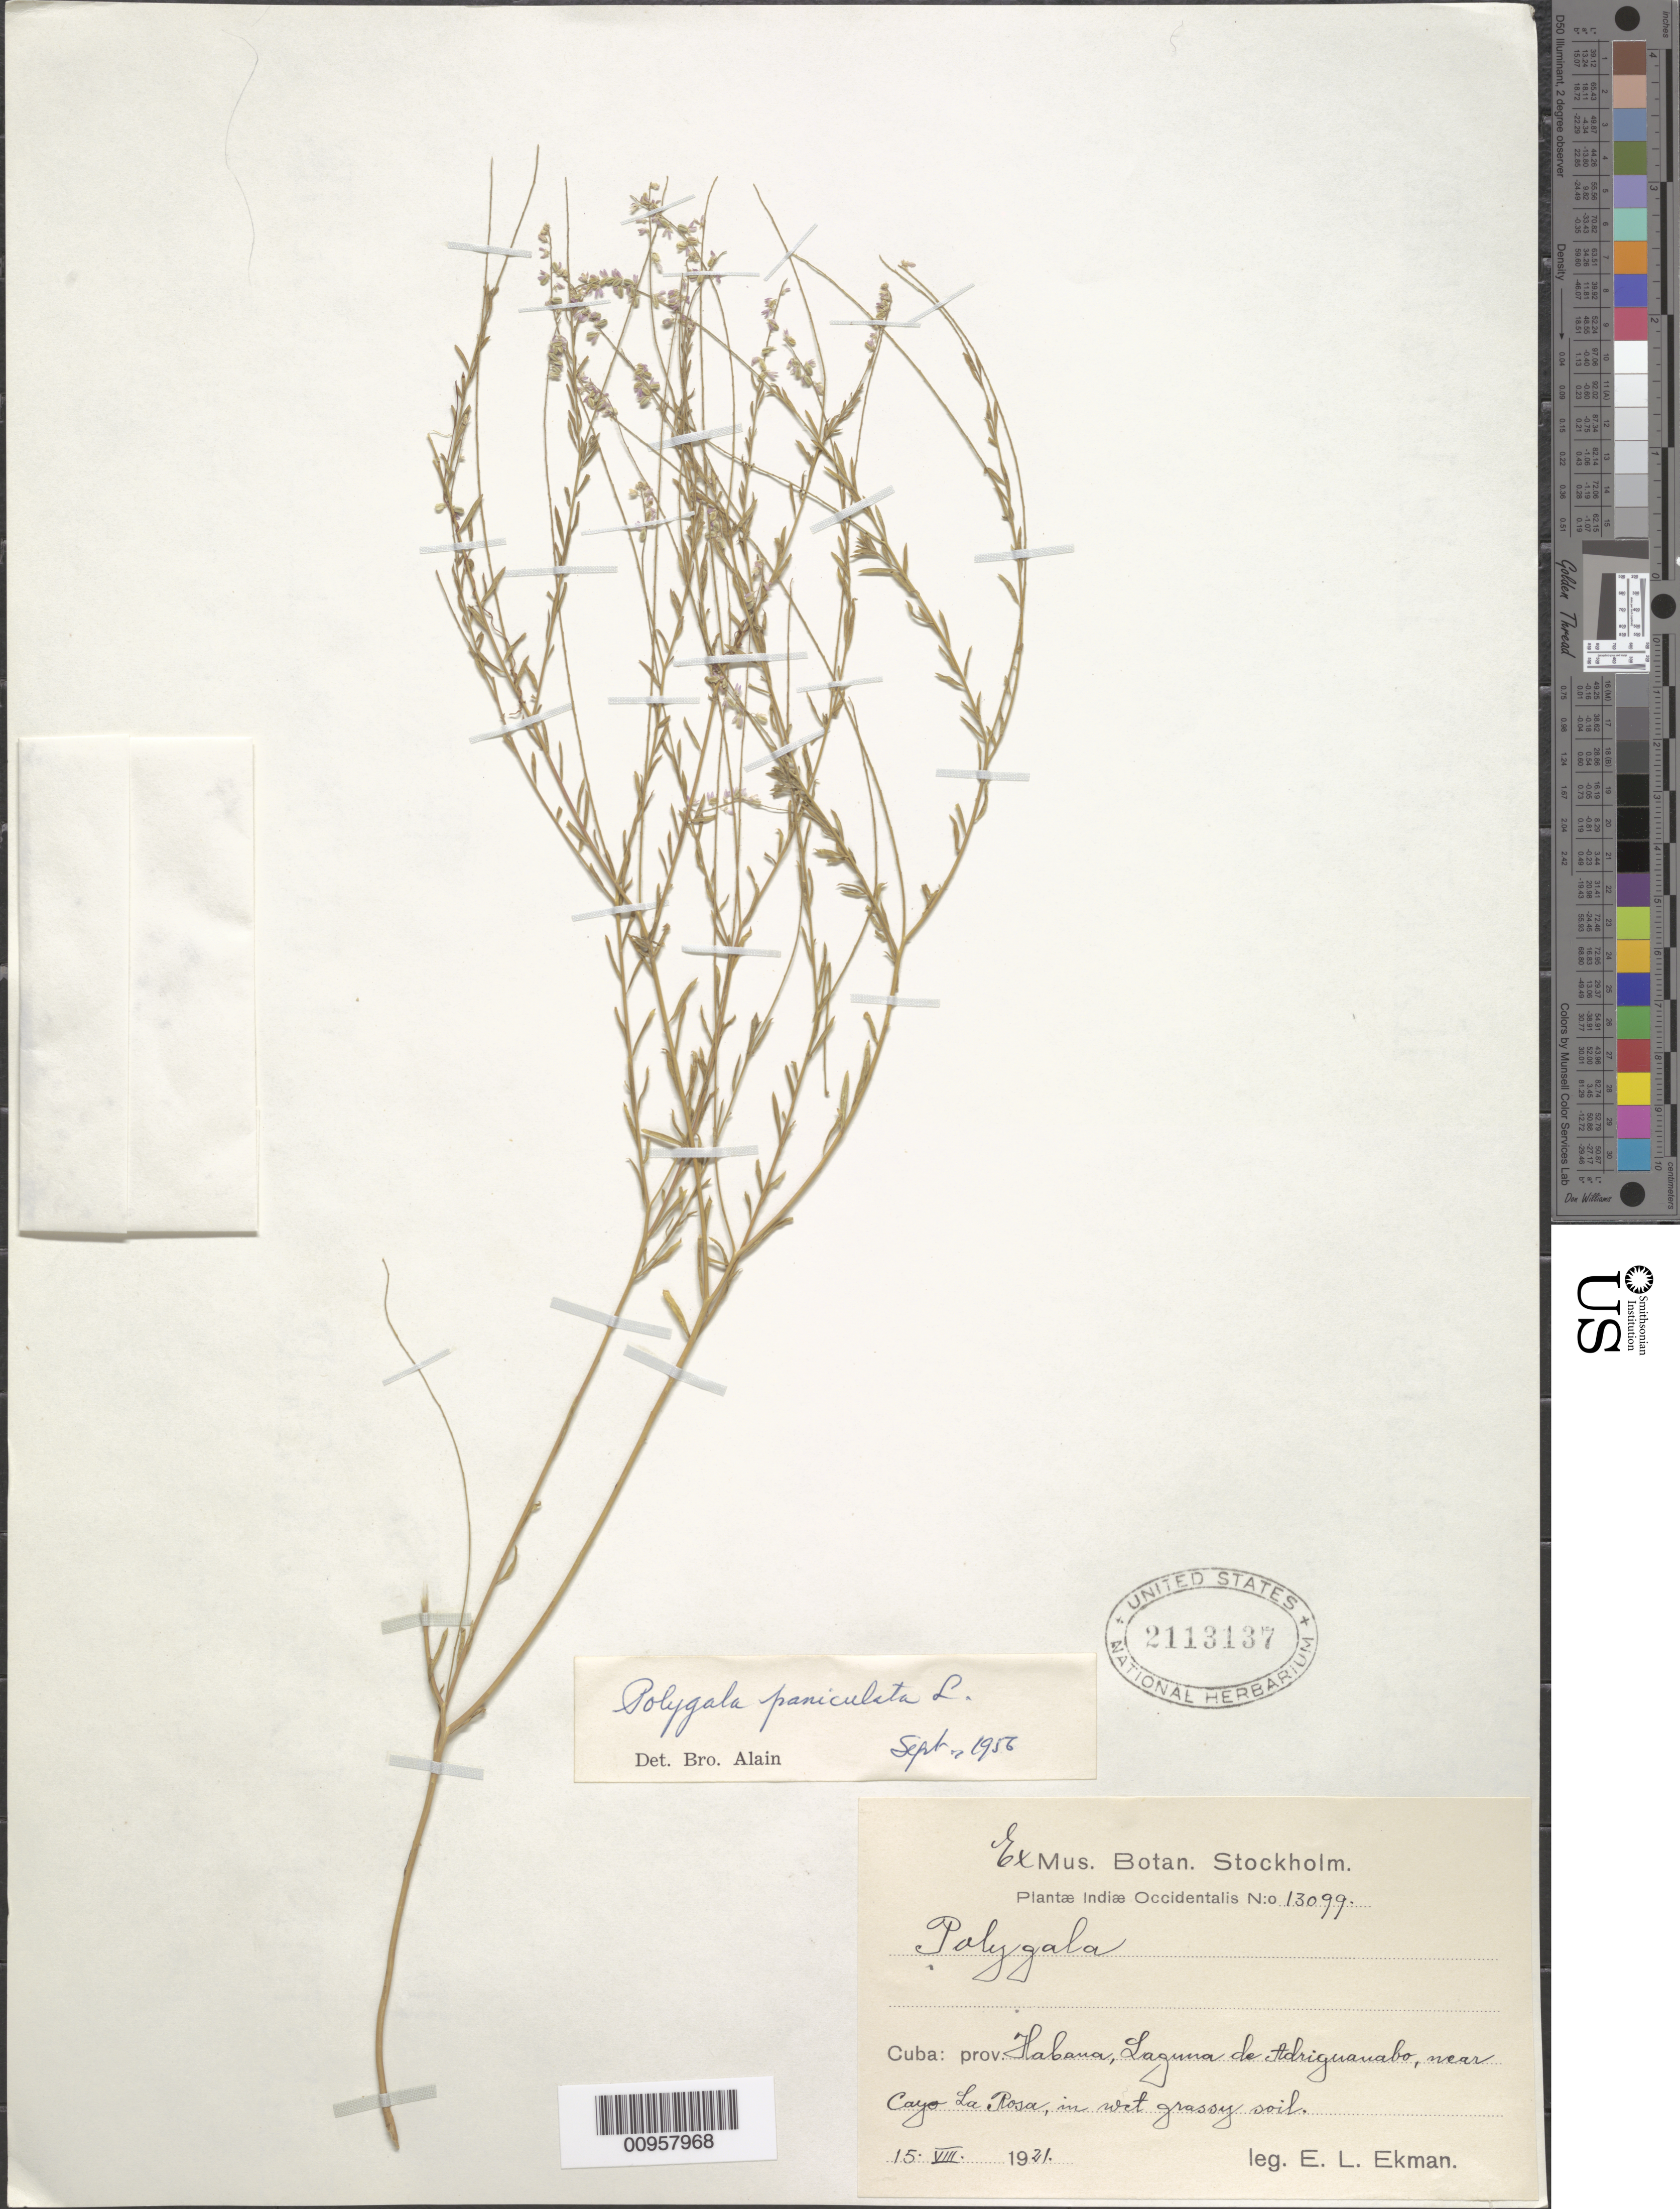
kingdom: Plantae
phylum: Tracheophyta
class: Magnoliopsida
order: Fabales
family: Polygalaceae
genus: Polygala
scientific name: Polygala paniculata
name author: L.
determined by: Liogier, Alain H.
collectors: E. L. Ekman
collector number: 13099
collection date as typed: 15 Aug 1921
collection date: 1921-08-15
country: Cuba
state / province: La Habana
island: Cuba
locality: Laguna Ariguanaba, near Cayo La Rosa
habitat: In wet grassy soil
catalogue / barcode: US 2113137